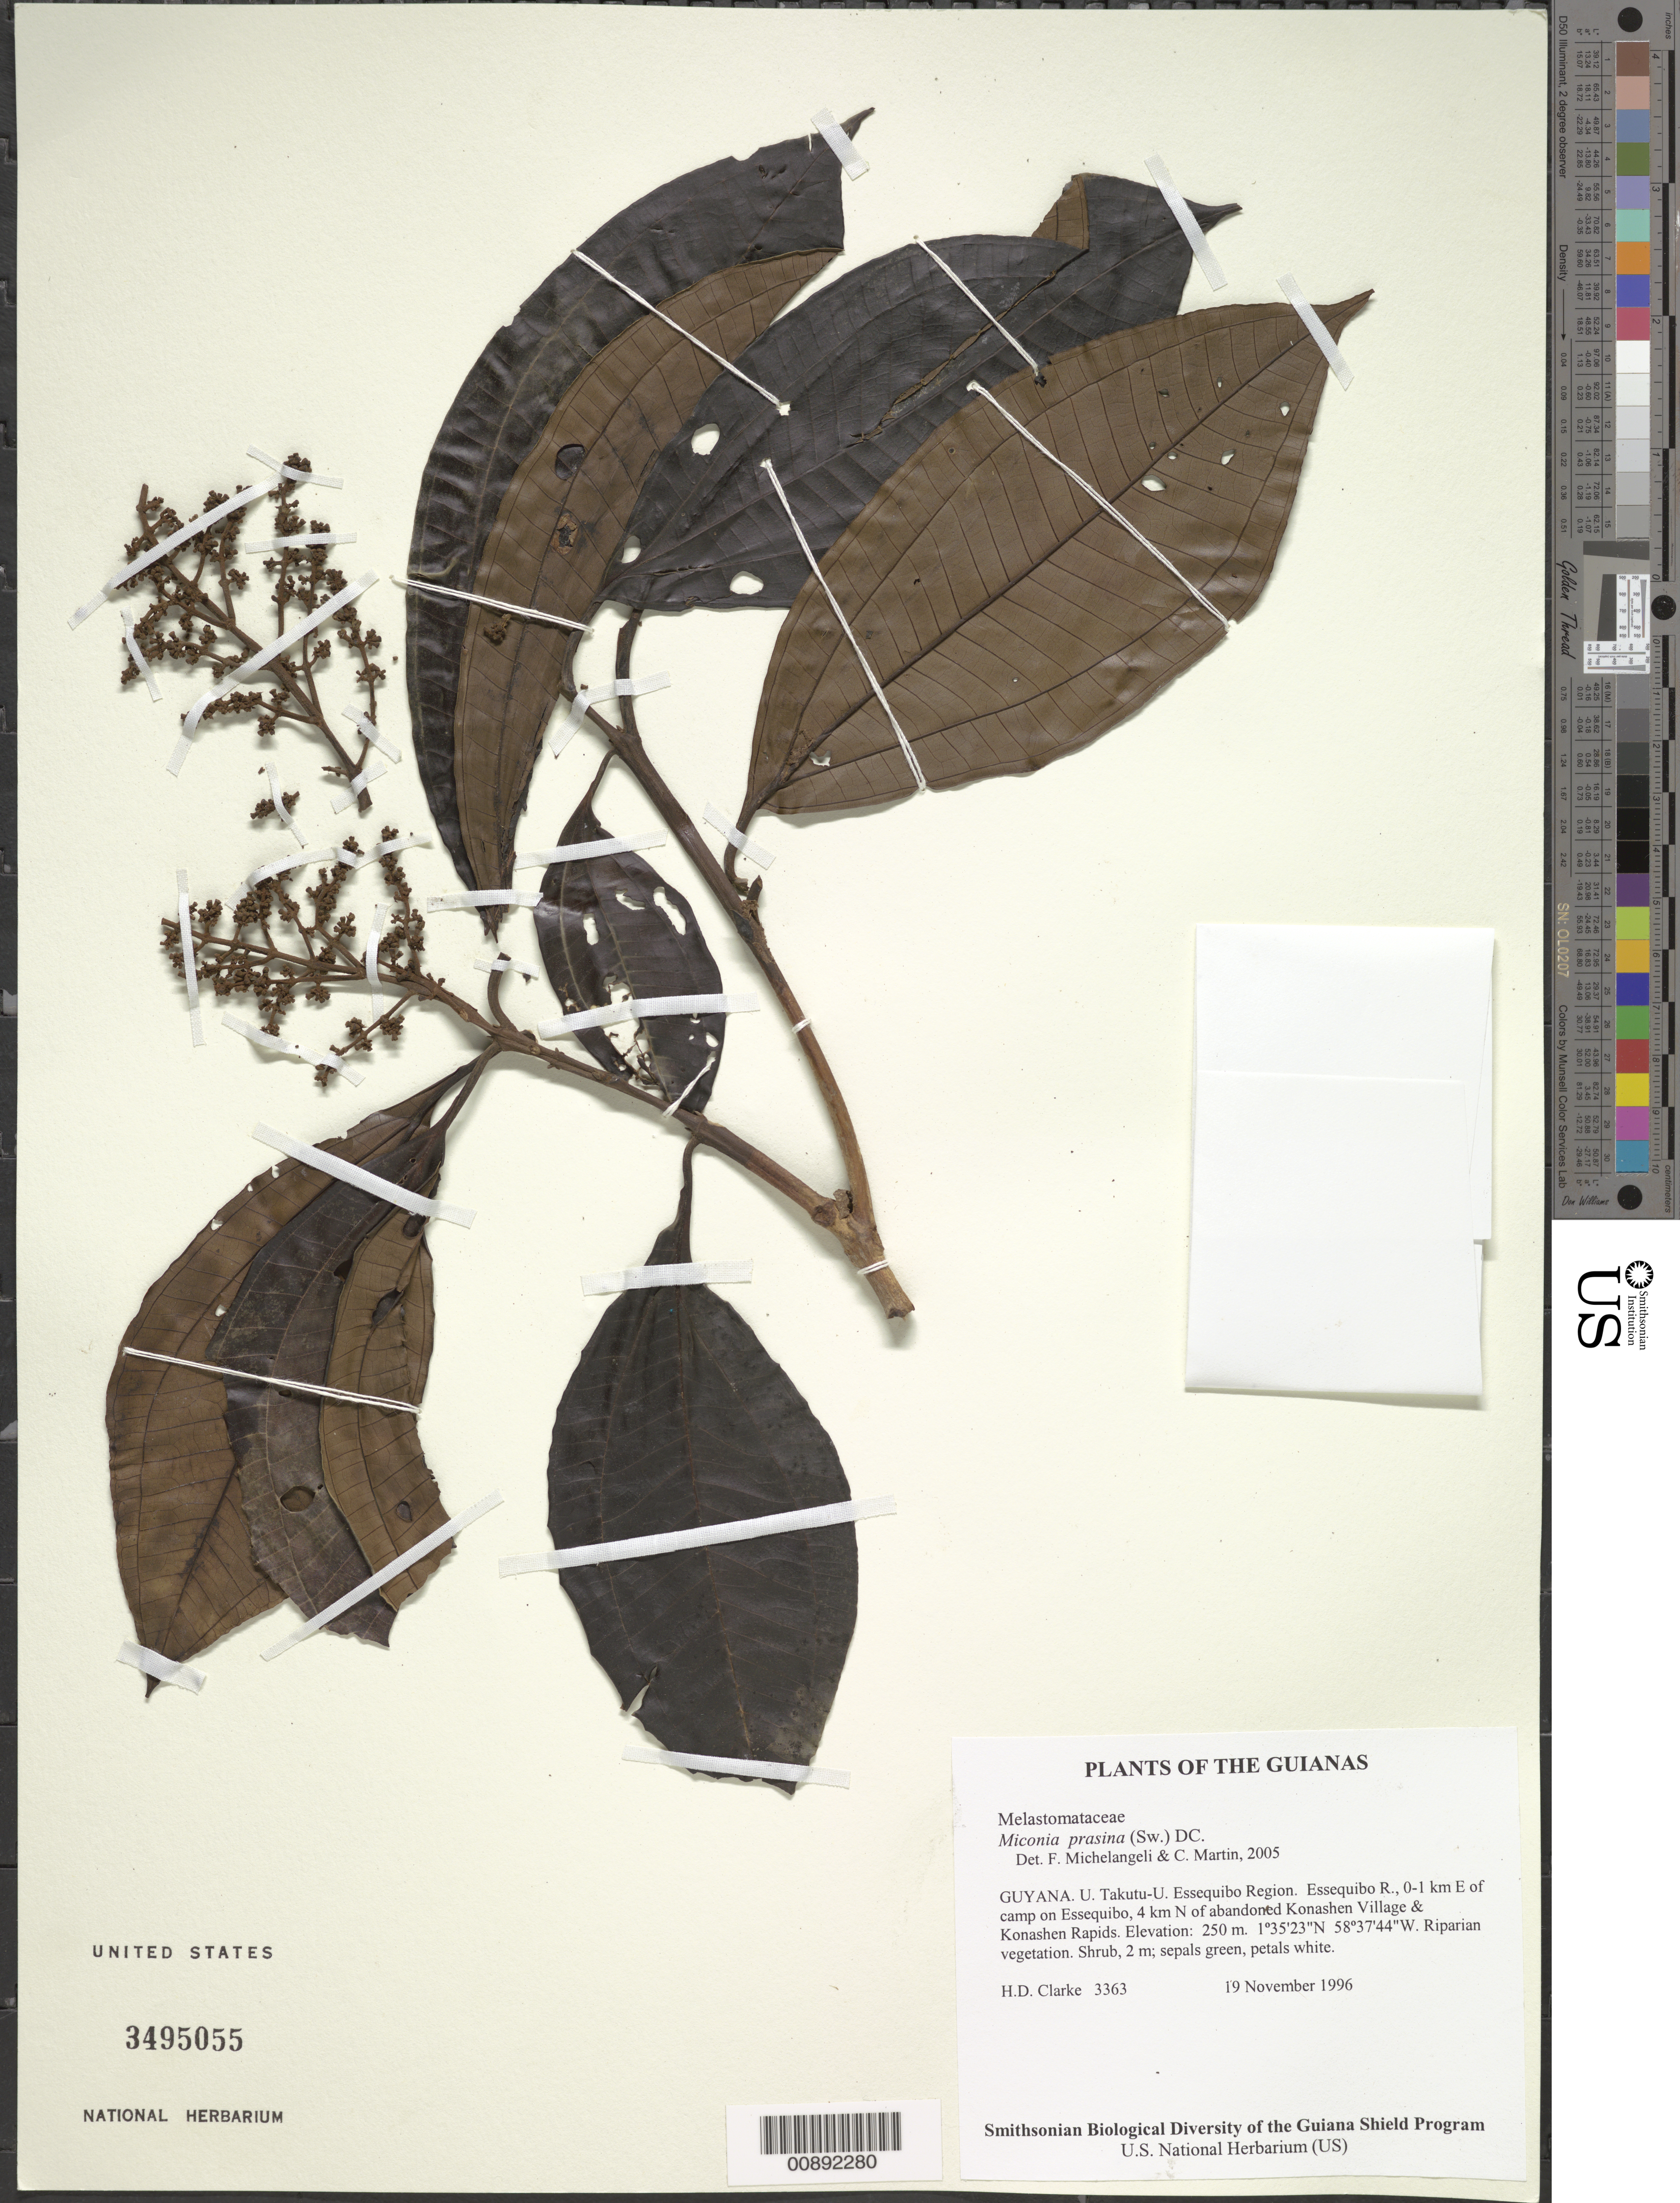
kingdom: Plantae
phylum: Tracheophyta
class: Magnoliopsida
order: Myrtales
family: Melastomataceae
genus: Miconia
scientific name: Miconia prasina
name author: (Sw.) DC.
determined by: Almeda, F.; Penneys, D. S.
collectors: H. D. Clarke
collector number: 3363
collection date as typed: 19 November 1996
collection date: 1996-11-19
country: Guyana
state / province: U. Takutu-U. Essequibo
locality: Essequibo R., 0-1 km E of camp on Essequibo, 4 km N of abandoned Konashen Village & Konashen Rapids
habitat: Riparian vegetation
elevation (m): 250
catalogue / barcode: US 3495055